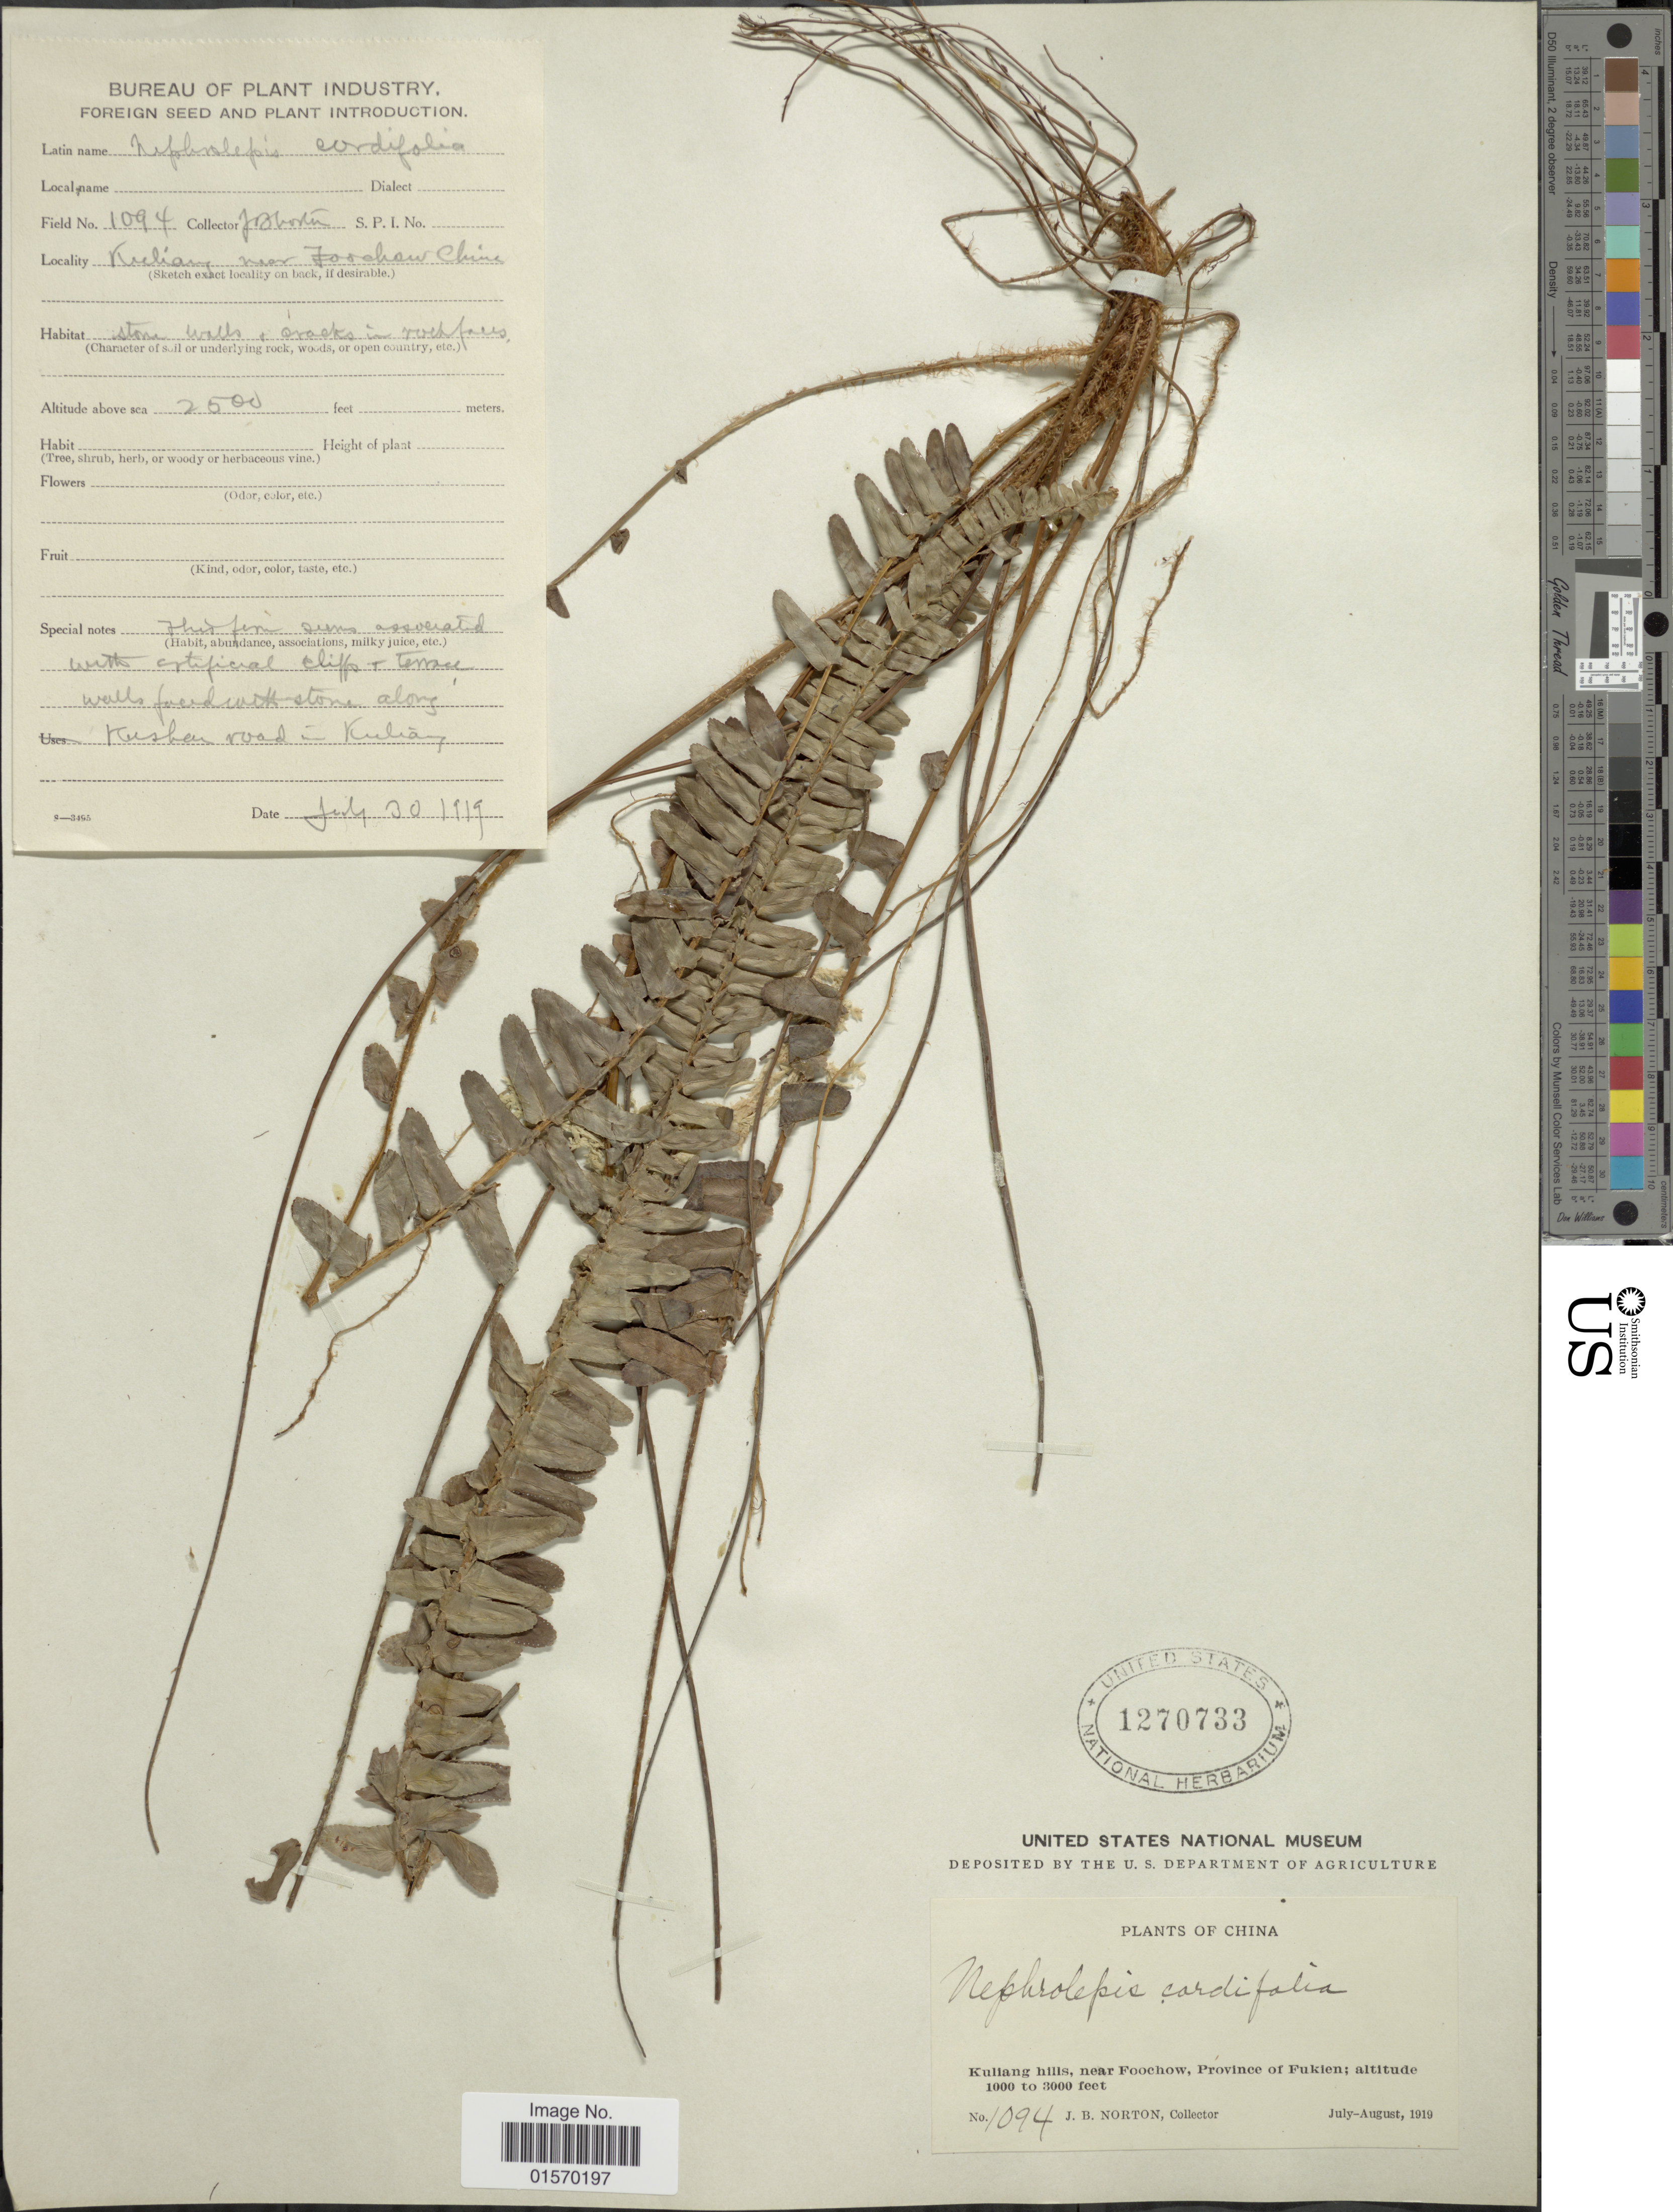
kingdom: Plantae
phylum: Tracheophyta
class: Polypodiopsida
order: Polypodiales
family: Nephrolepidaceae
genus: Nephrolepis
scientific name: Nephrolepis cordifolia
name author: (L.) C. Presl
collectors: J. B. Norton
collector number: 1094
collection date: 1919-07-30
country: China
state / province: Fujian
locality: Kuliang hills, near Foochow, Province of Fukien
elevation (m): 762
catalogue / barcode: US 1270733